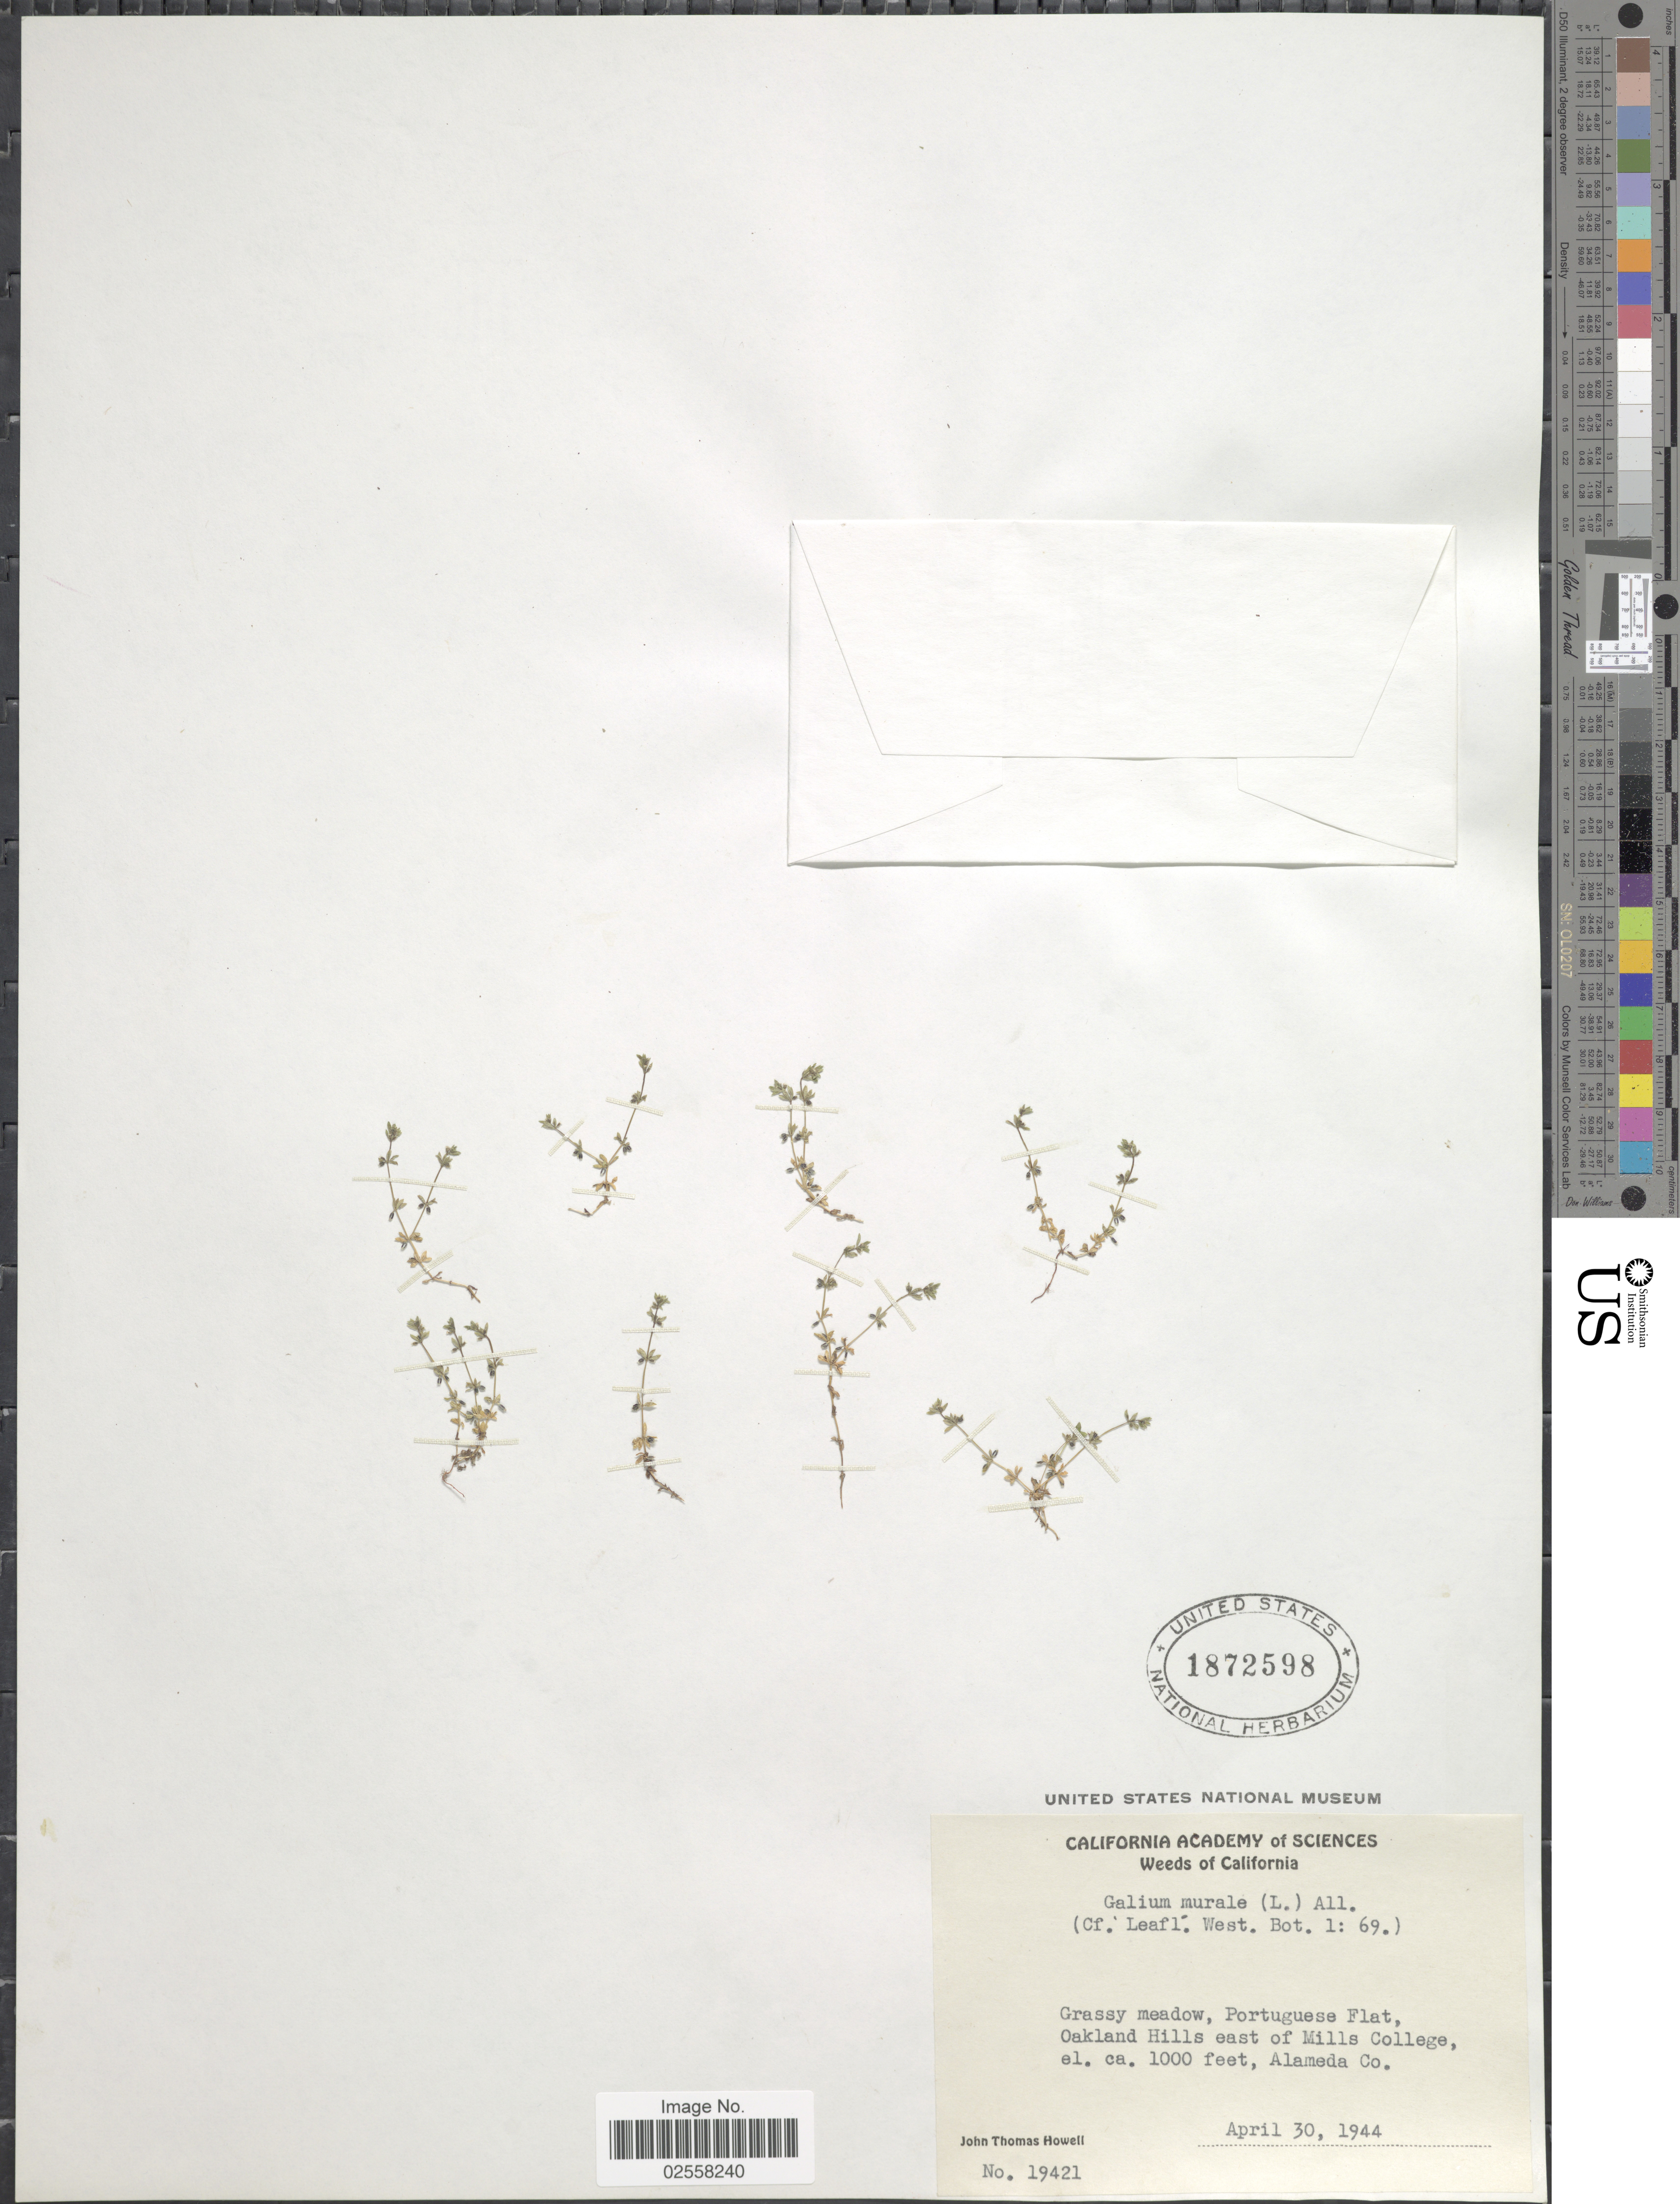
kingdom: Plantae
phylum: Tracheophyta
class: Magnoliopsida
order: Gentianales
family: Rubiaceae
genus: Galium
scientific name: Galium murale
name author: (L.) All.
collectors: J. T. Howell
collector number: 19421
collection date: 1944-04-30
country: United States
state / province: California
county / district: Alameda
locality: Portuguese Flat, Oakland Hills east of Mills College, Alameda Co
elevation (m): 305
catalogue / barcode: US 1872598